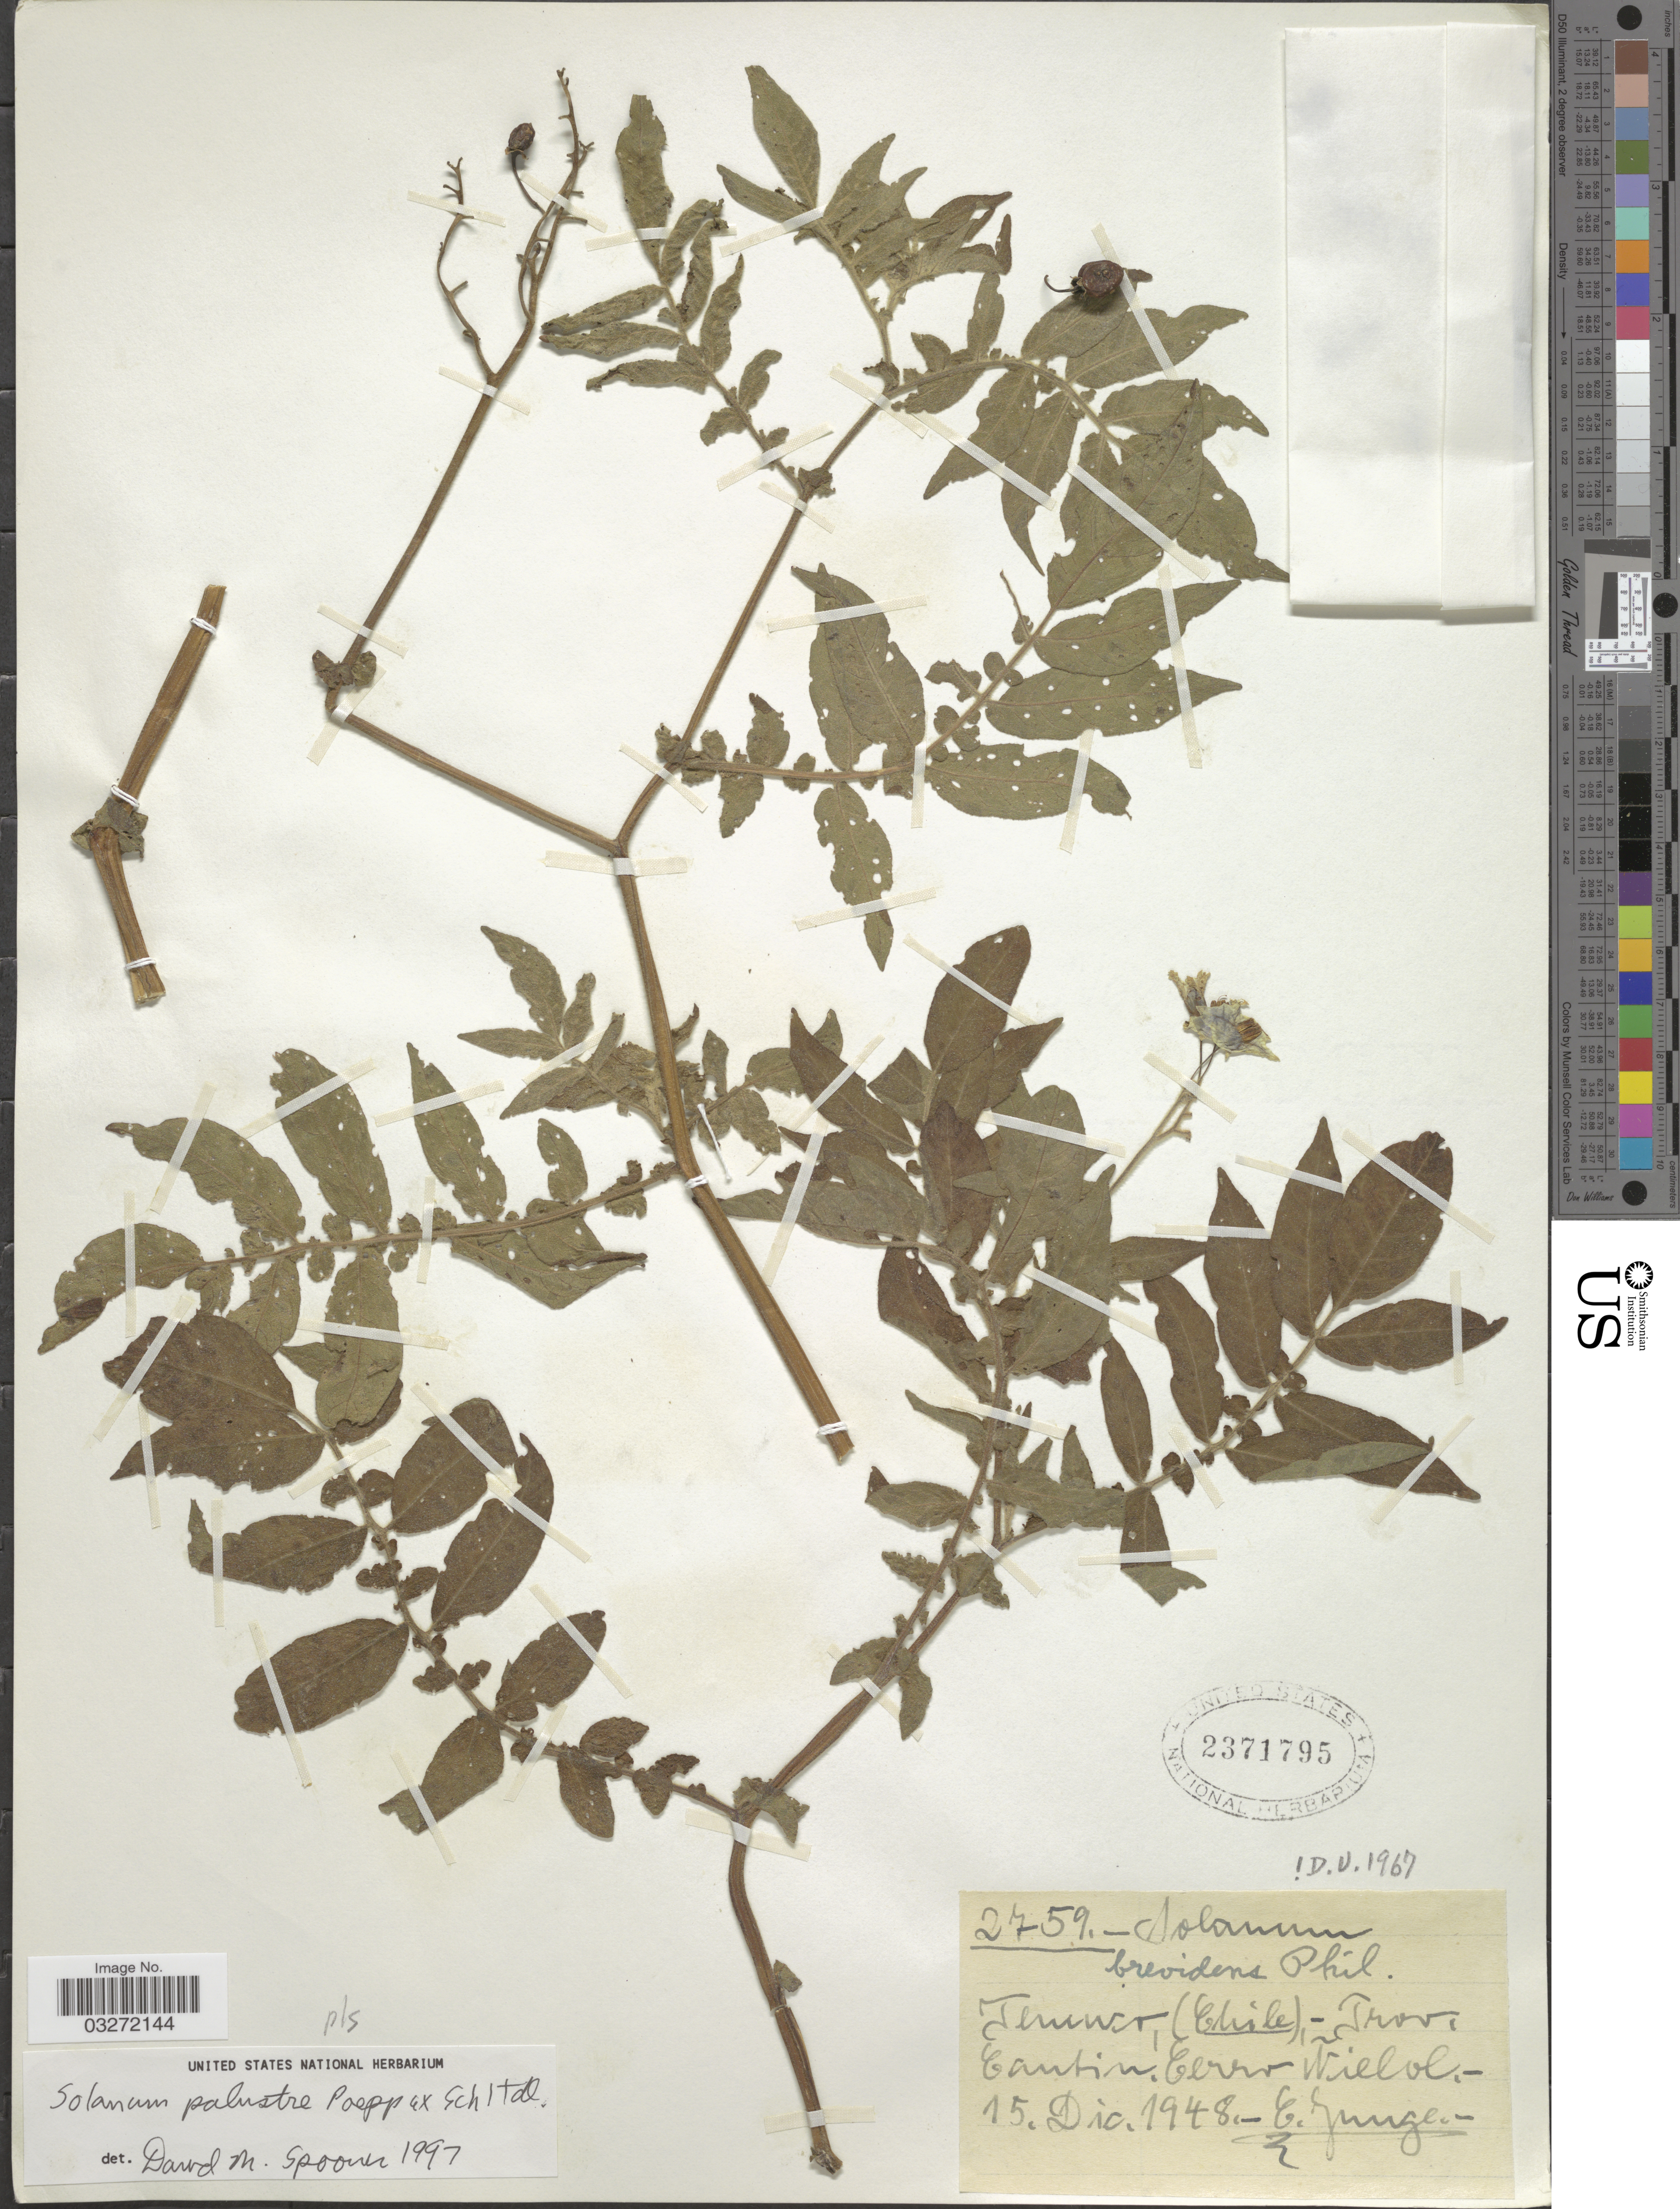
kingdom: Plantae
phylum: Tracheophyta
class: Magnoliopsida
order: Solanales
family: Solanaceae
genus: Solanum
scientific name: Solanum palustre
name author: Poepp. ex Schltr.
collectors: E. Junge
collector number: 27459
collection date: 1948-12-15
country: Chile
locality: Temuco, - Prov. Cautin. Cerro Nielol.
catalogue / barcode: US 2371795